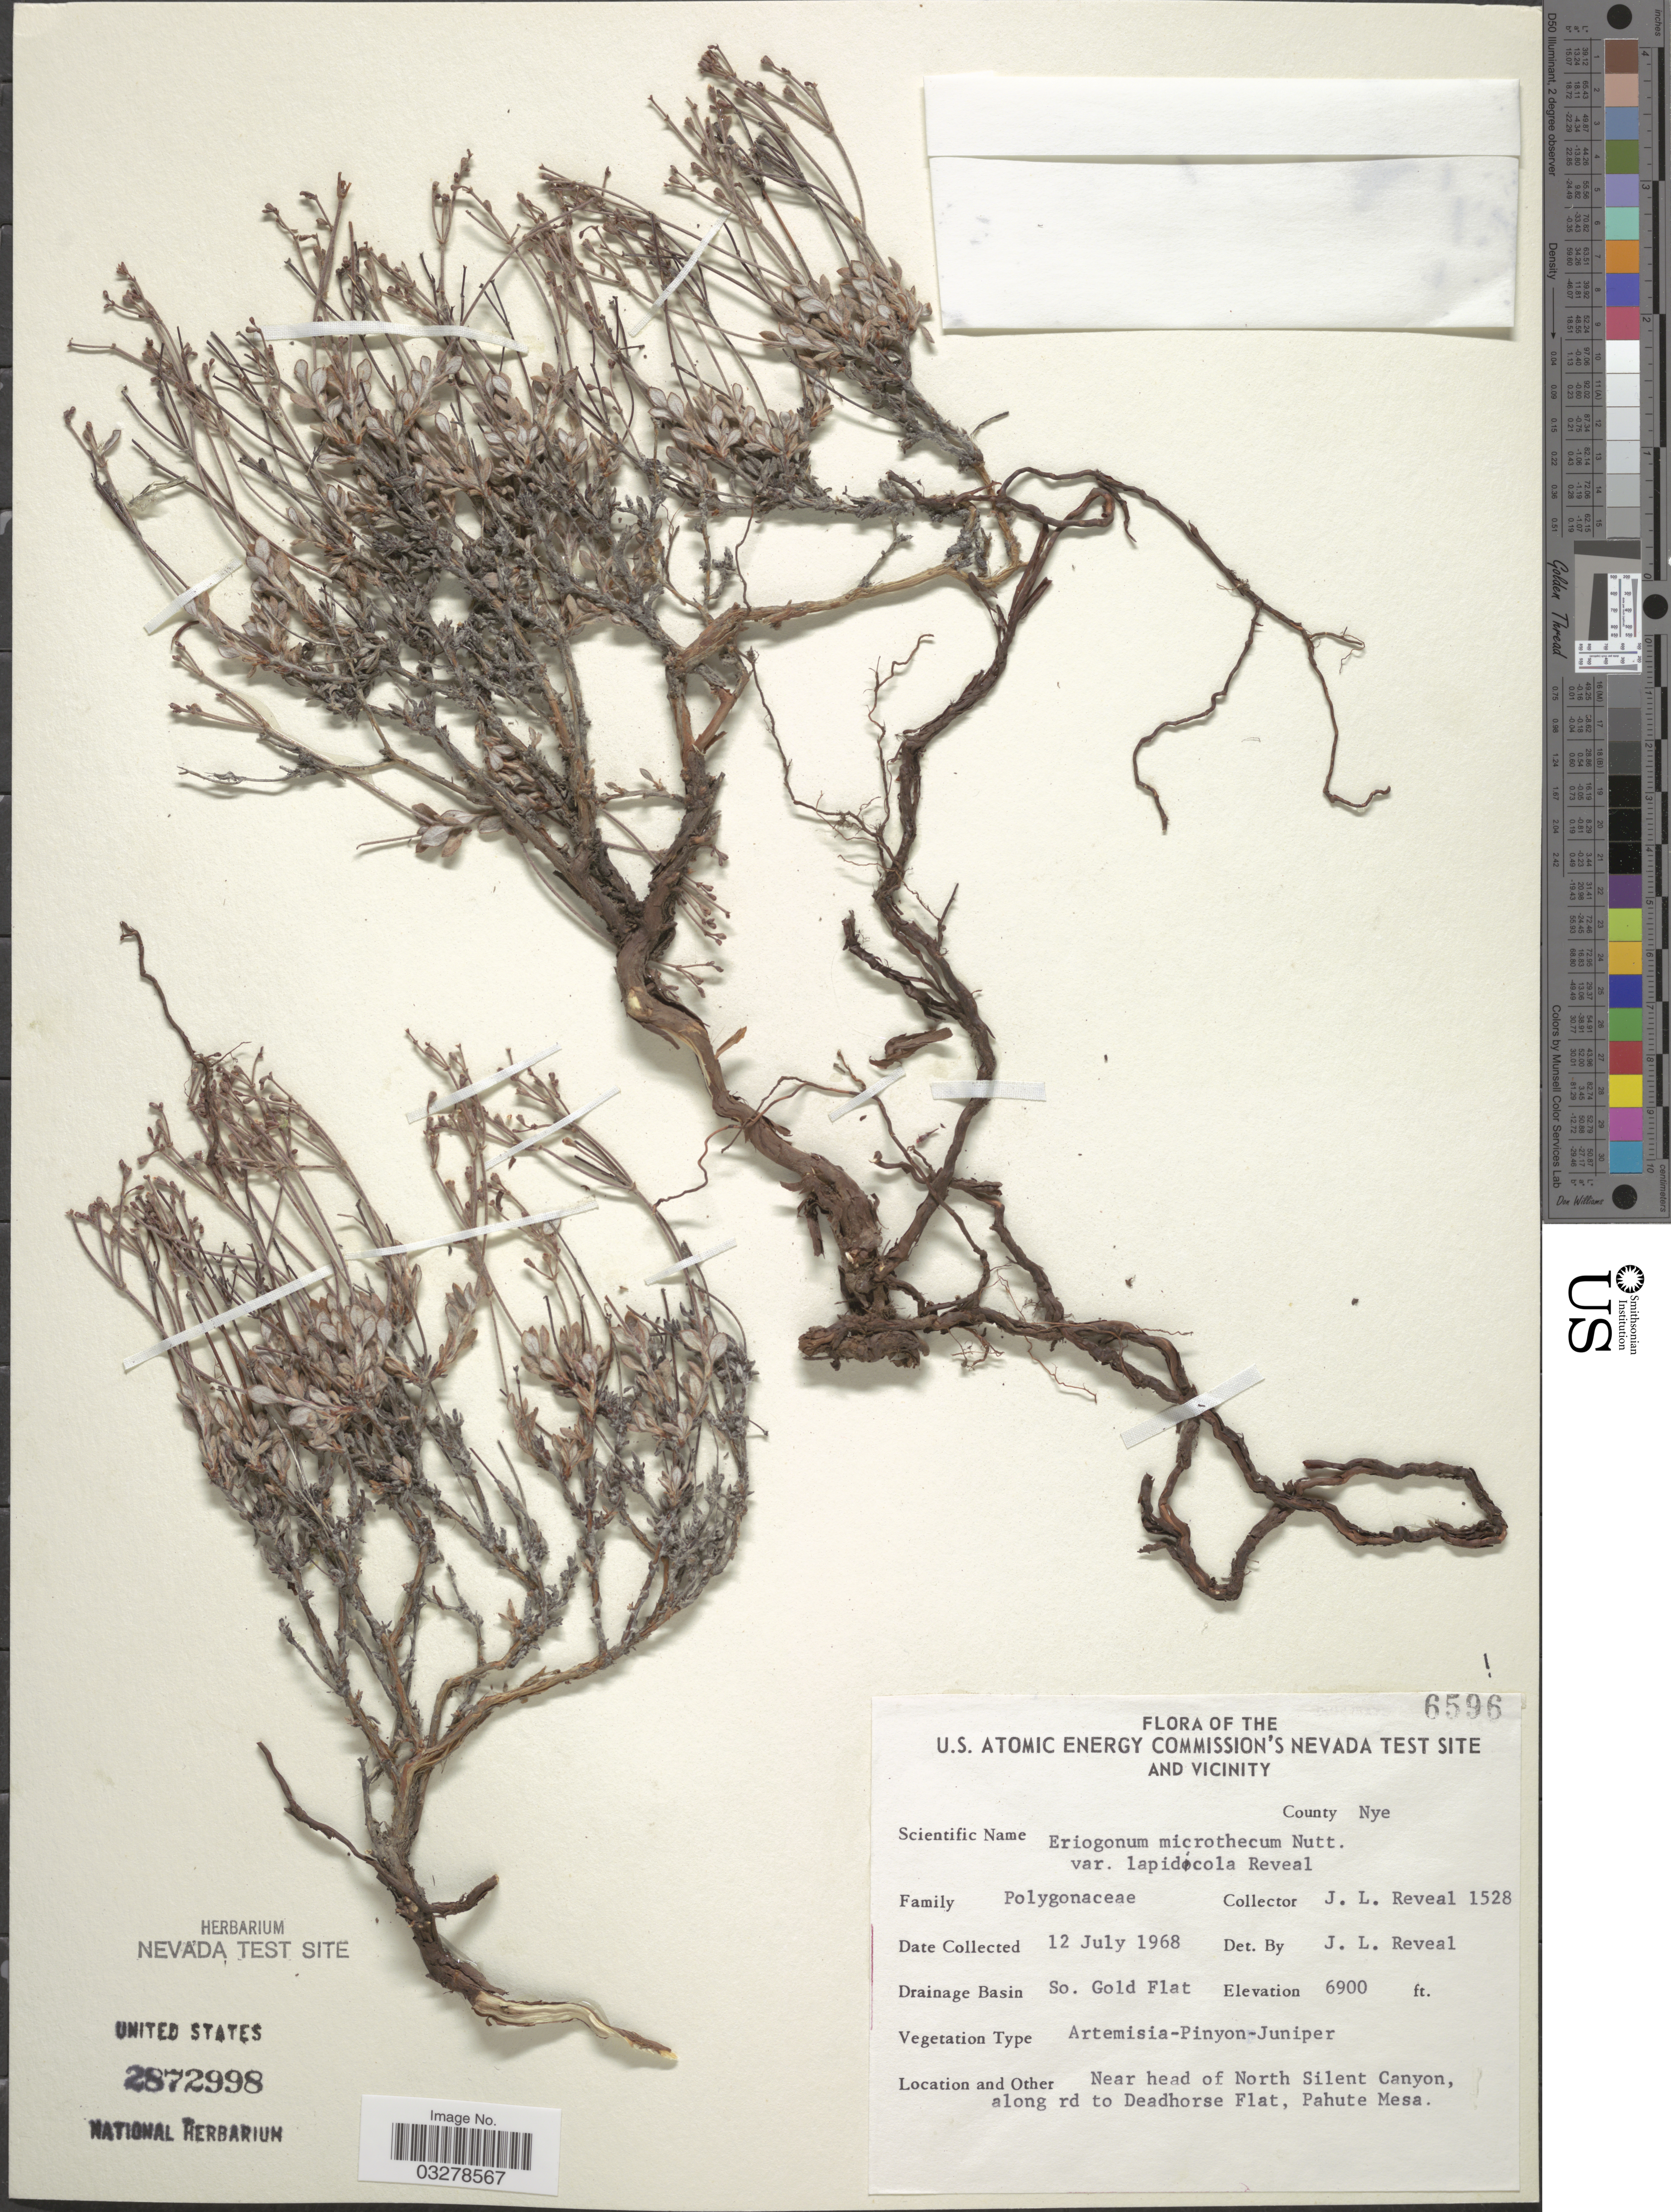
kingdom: Plantae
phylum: Tracheophyta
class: Magnoliopsida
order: Caryophyllales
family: Polygonaceae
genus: Eriogonum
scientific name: Eriogonum microtheca var. lapidicola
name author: Reveal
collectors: J. L. Reveal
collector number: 1528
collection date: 1968-07-12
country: United States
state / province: Nevada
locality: U.S. Atomic Energy Commission's Nevada Test Site and Vicinity. County Nye. Drainage Basin So. Gold Flat. Near head of North Silent Canyon, along rd to Deadhorse Flat, Pahute Mesa.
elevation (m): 2103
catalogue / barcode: US 2872998